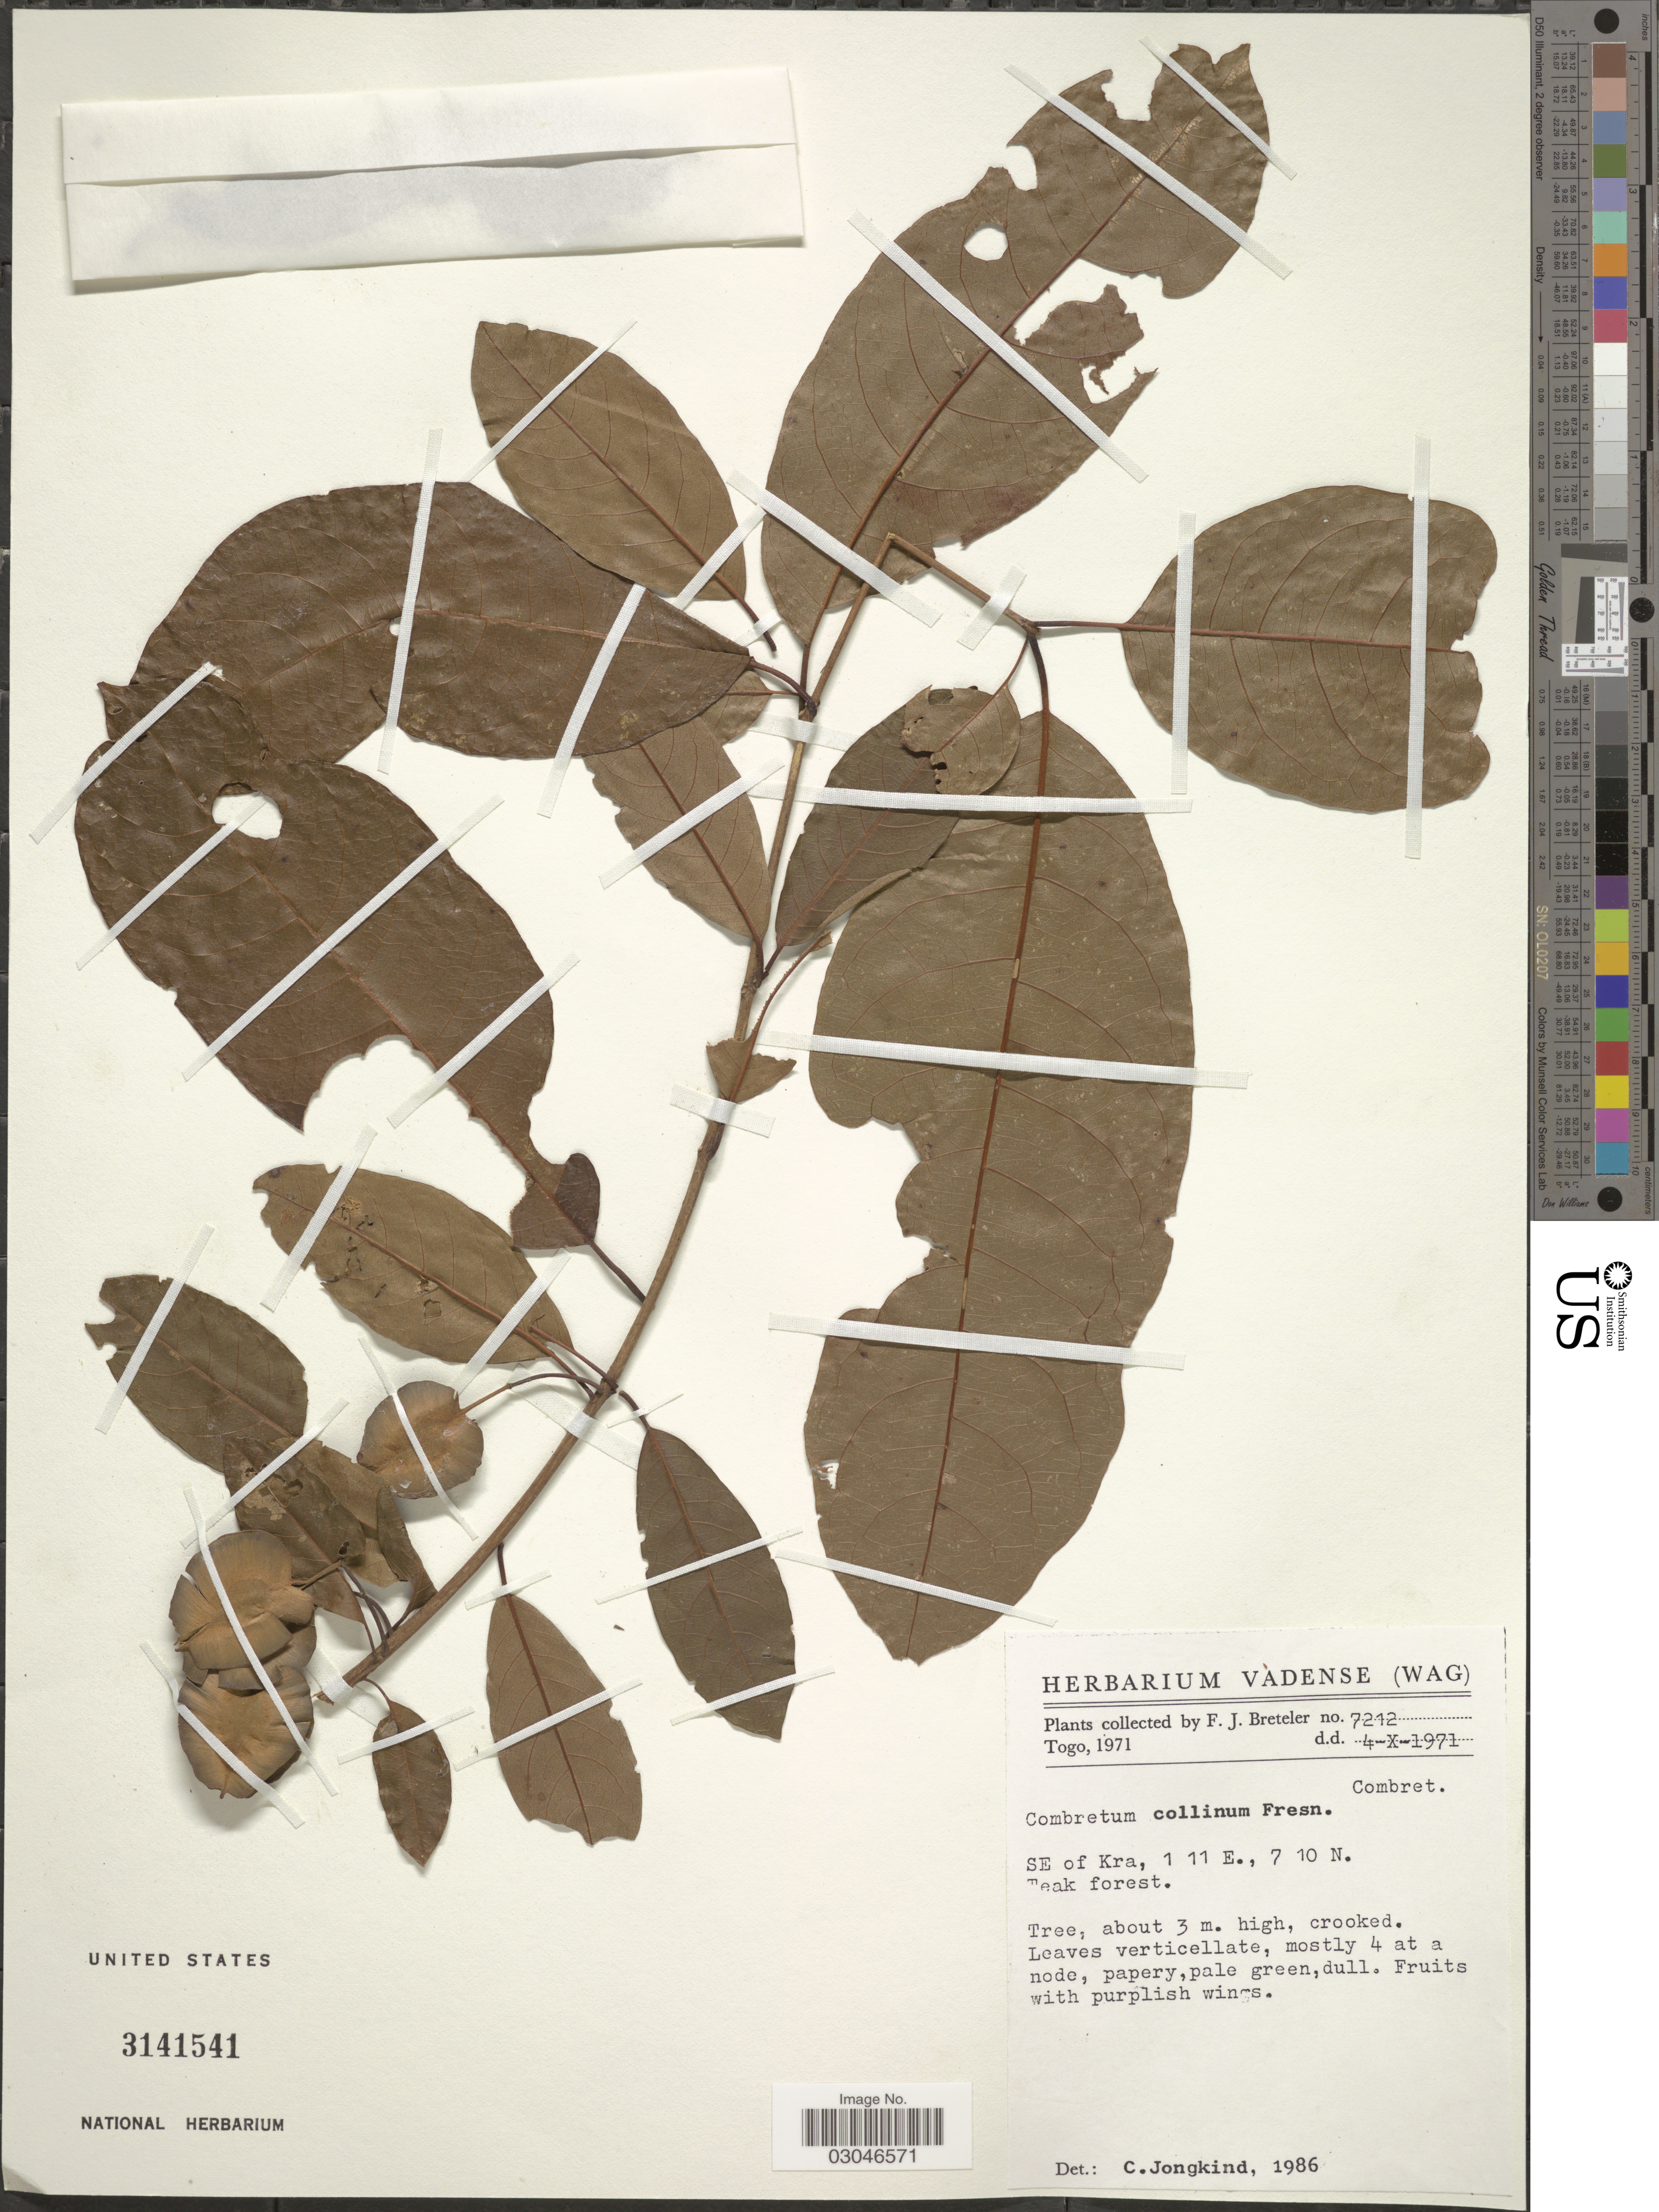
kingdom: Plantae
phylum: Tracheophyta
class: Magnoliopsida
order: Myrtales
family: Combretaceae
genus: Combretum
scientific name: Combretum collinum subsp. collinum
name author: Fresen.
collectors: F. J. Breteler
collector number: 7212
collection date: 1971-10-04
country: Togo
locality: SE of Kra.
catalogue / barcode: US 3141541